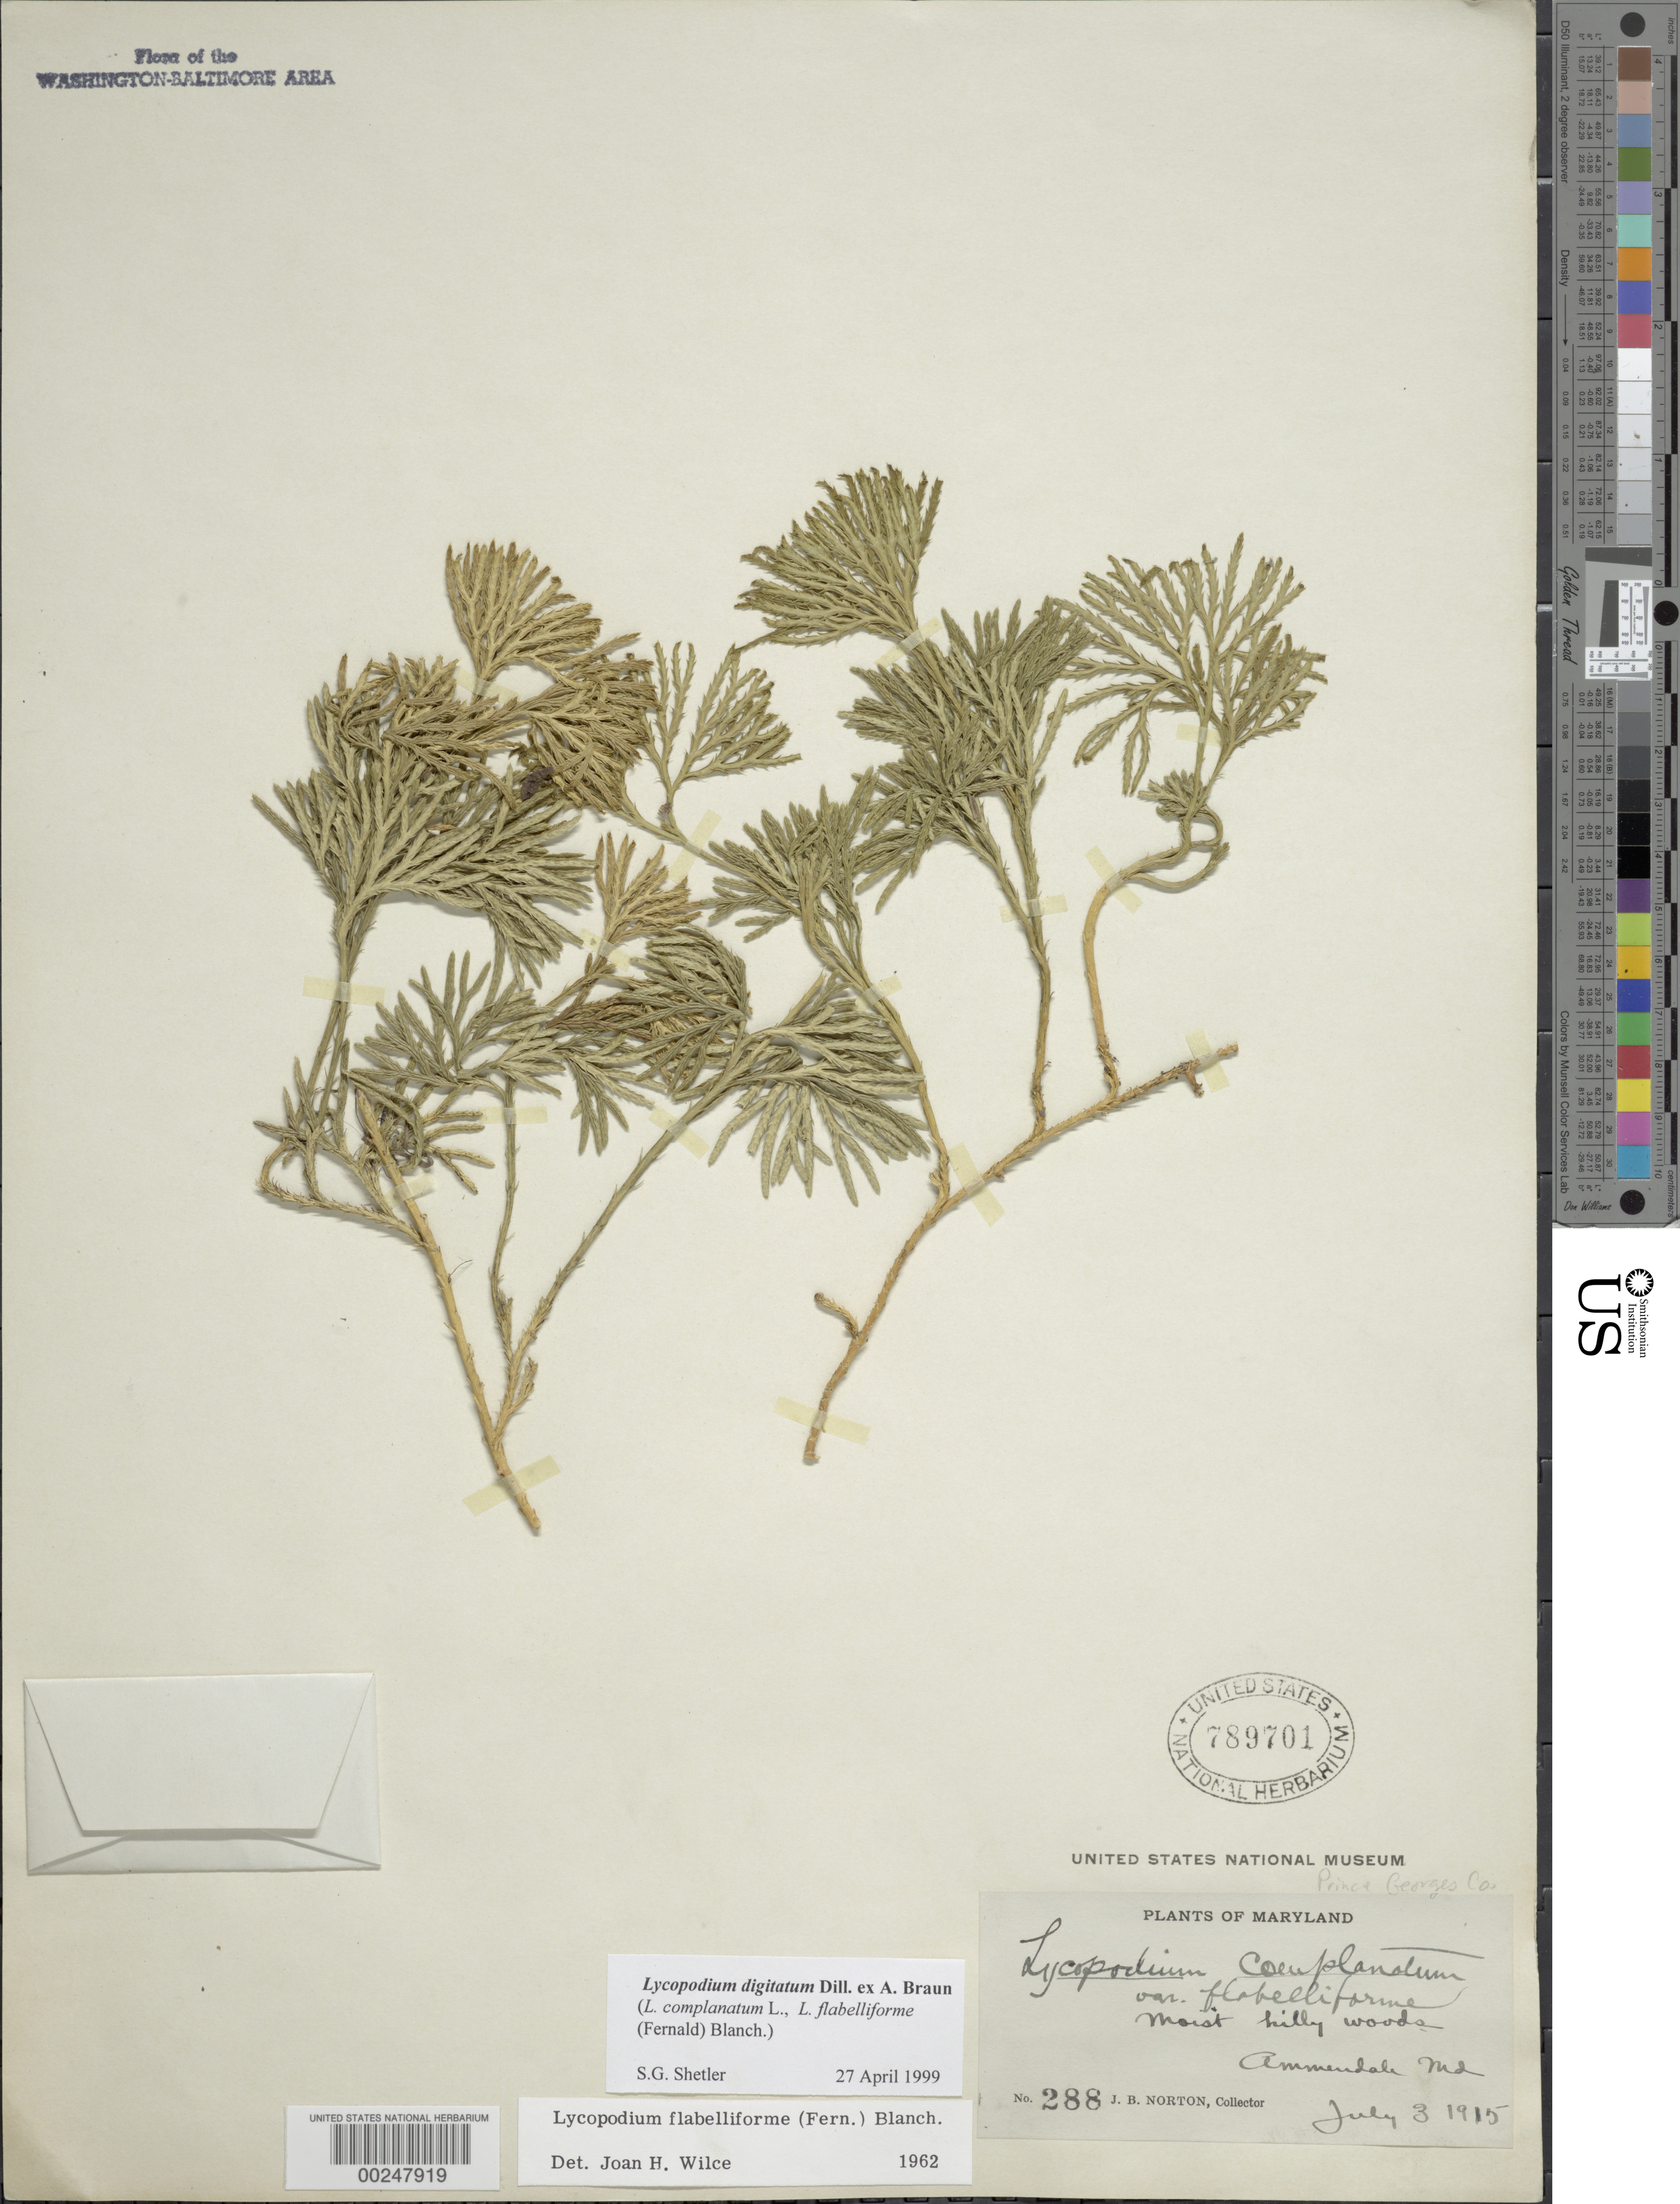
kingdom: Plantae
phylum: Tracheophyta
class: Lycopodiopsida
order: Lycopodiales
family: Lycopodiaceae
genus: Diphasiastrum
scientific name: Diphasiastrum digitatum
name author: (Dill. ex A. Braun) Holub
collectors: J. Norton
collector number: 288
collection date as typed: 03 Jul 1915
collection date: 1915-07-03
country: United States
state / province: Maryland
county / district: Prince George's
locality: Ammendale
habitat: Moist hilly woods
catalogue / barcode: US 789701